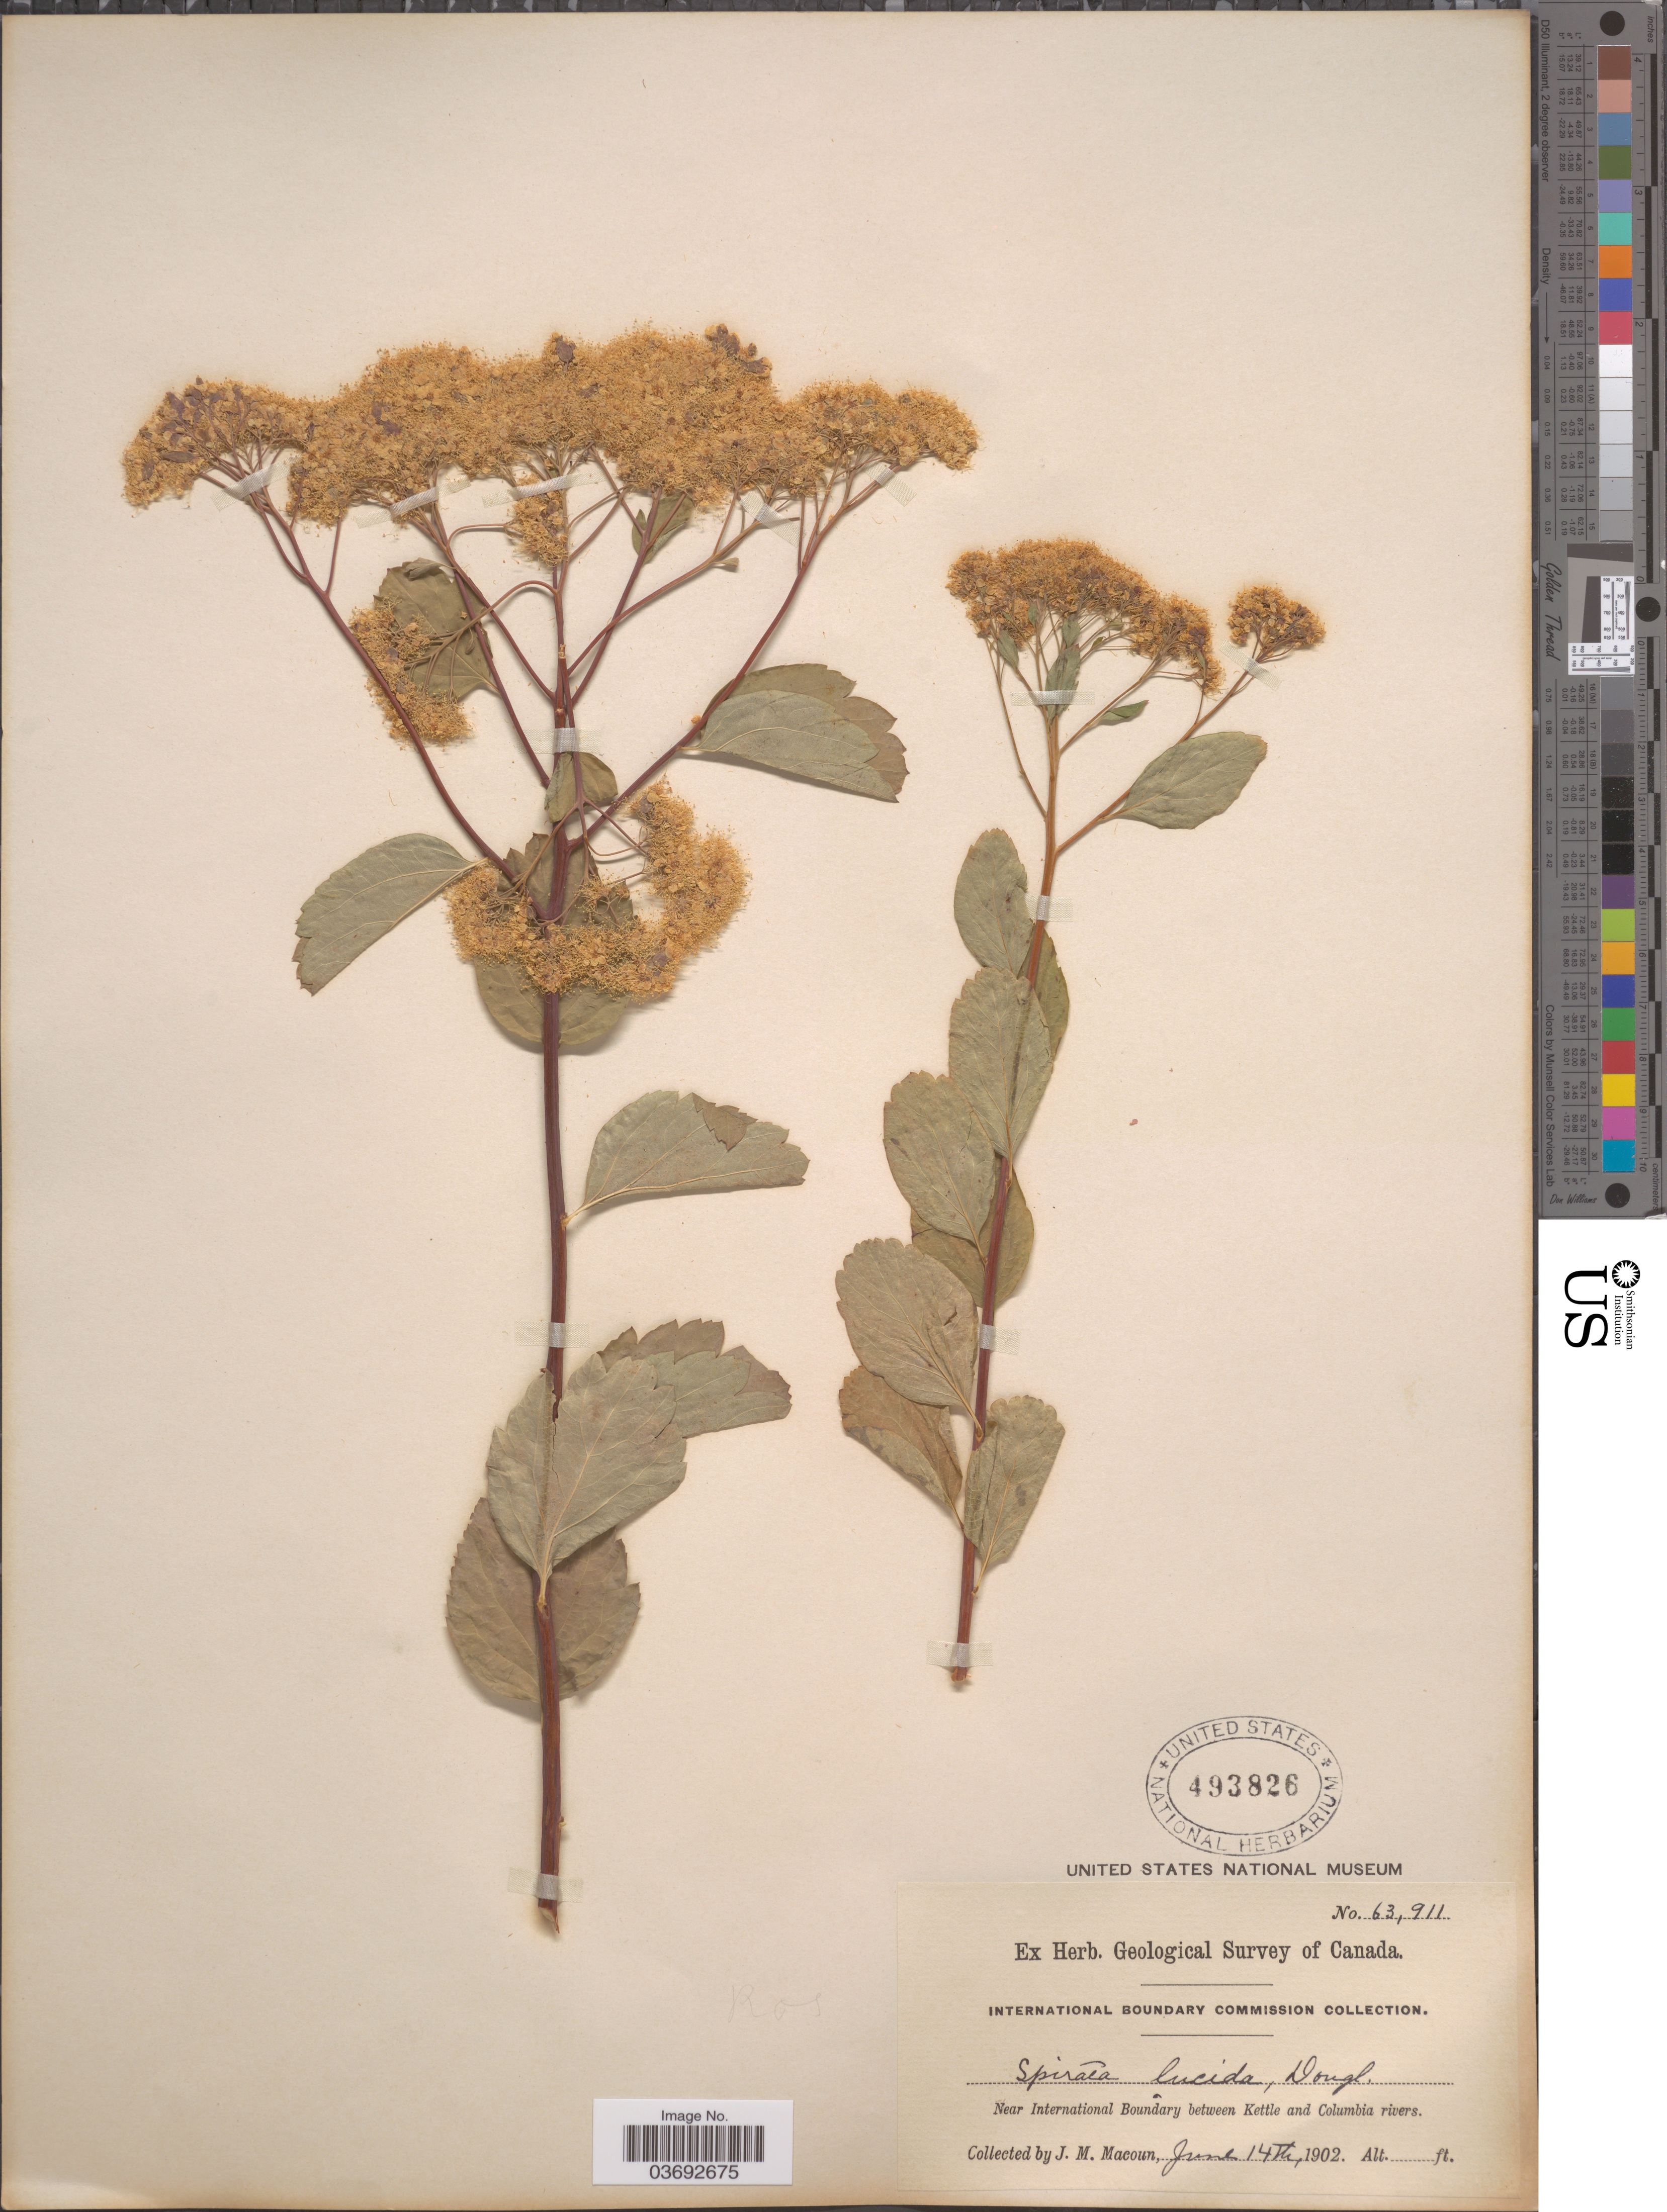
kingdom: Plantae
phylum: Tracheophyta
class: Magnoliopsida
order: Rosales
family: Rosaceae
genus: Spiraea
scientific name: Spiraea lucida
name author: Douglas ex Greene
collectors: J. M. Macoun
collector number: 63911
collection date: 1902-06-14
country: Canada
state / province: British Columbia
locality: Near International Boundary between Kettle and Columbia rivers.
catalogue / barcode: US 493826